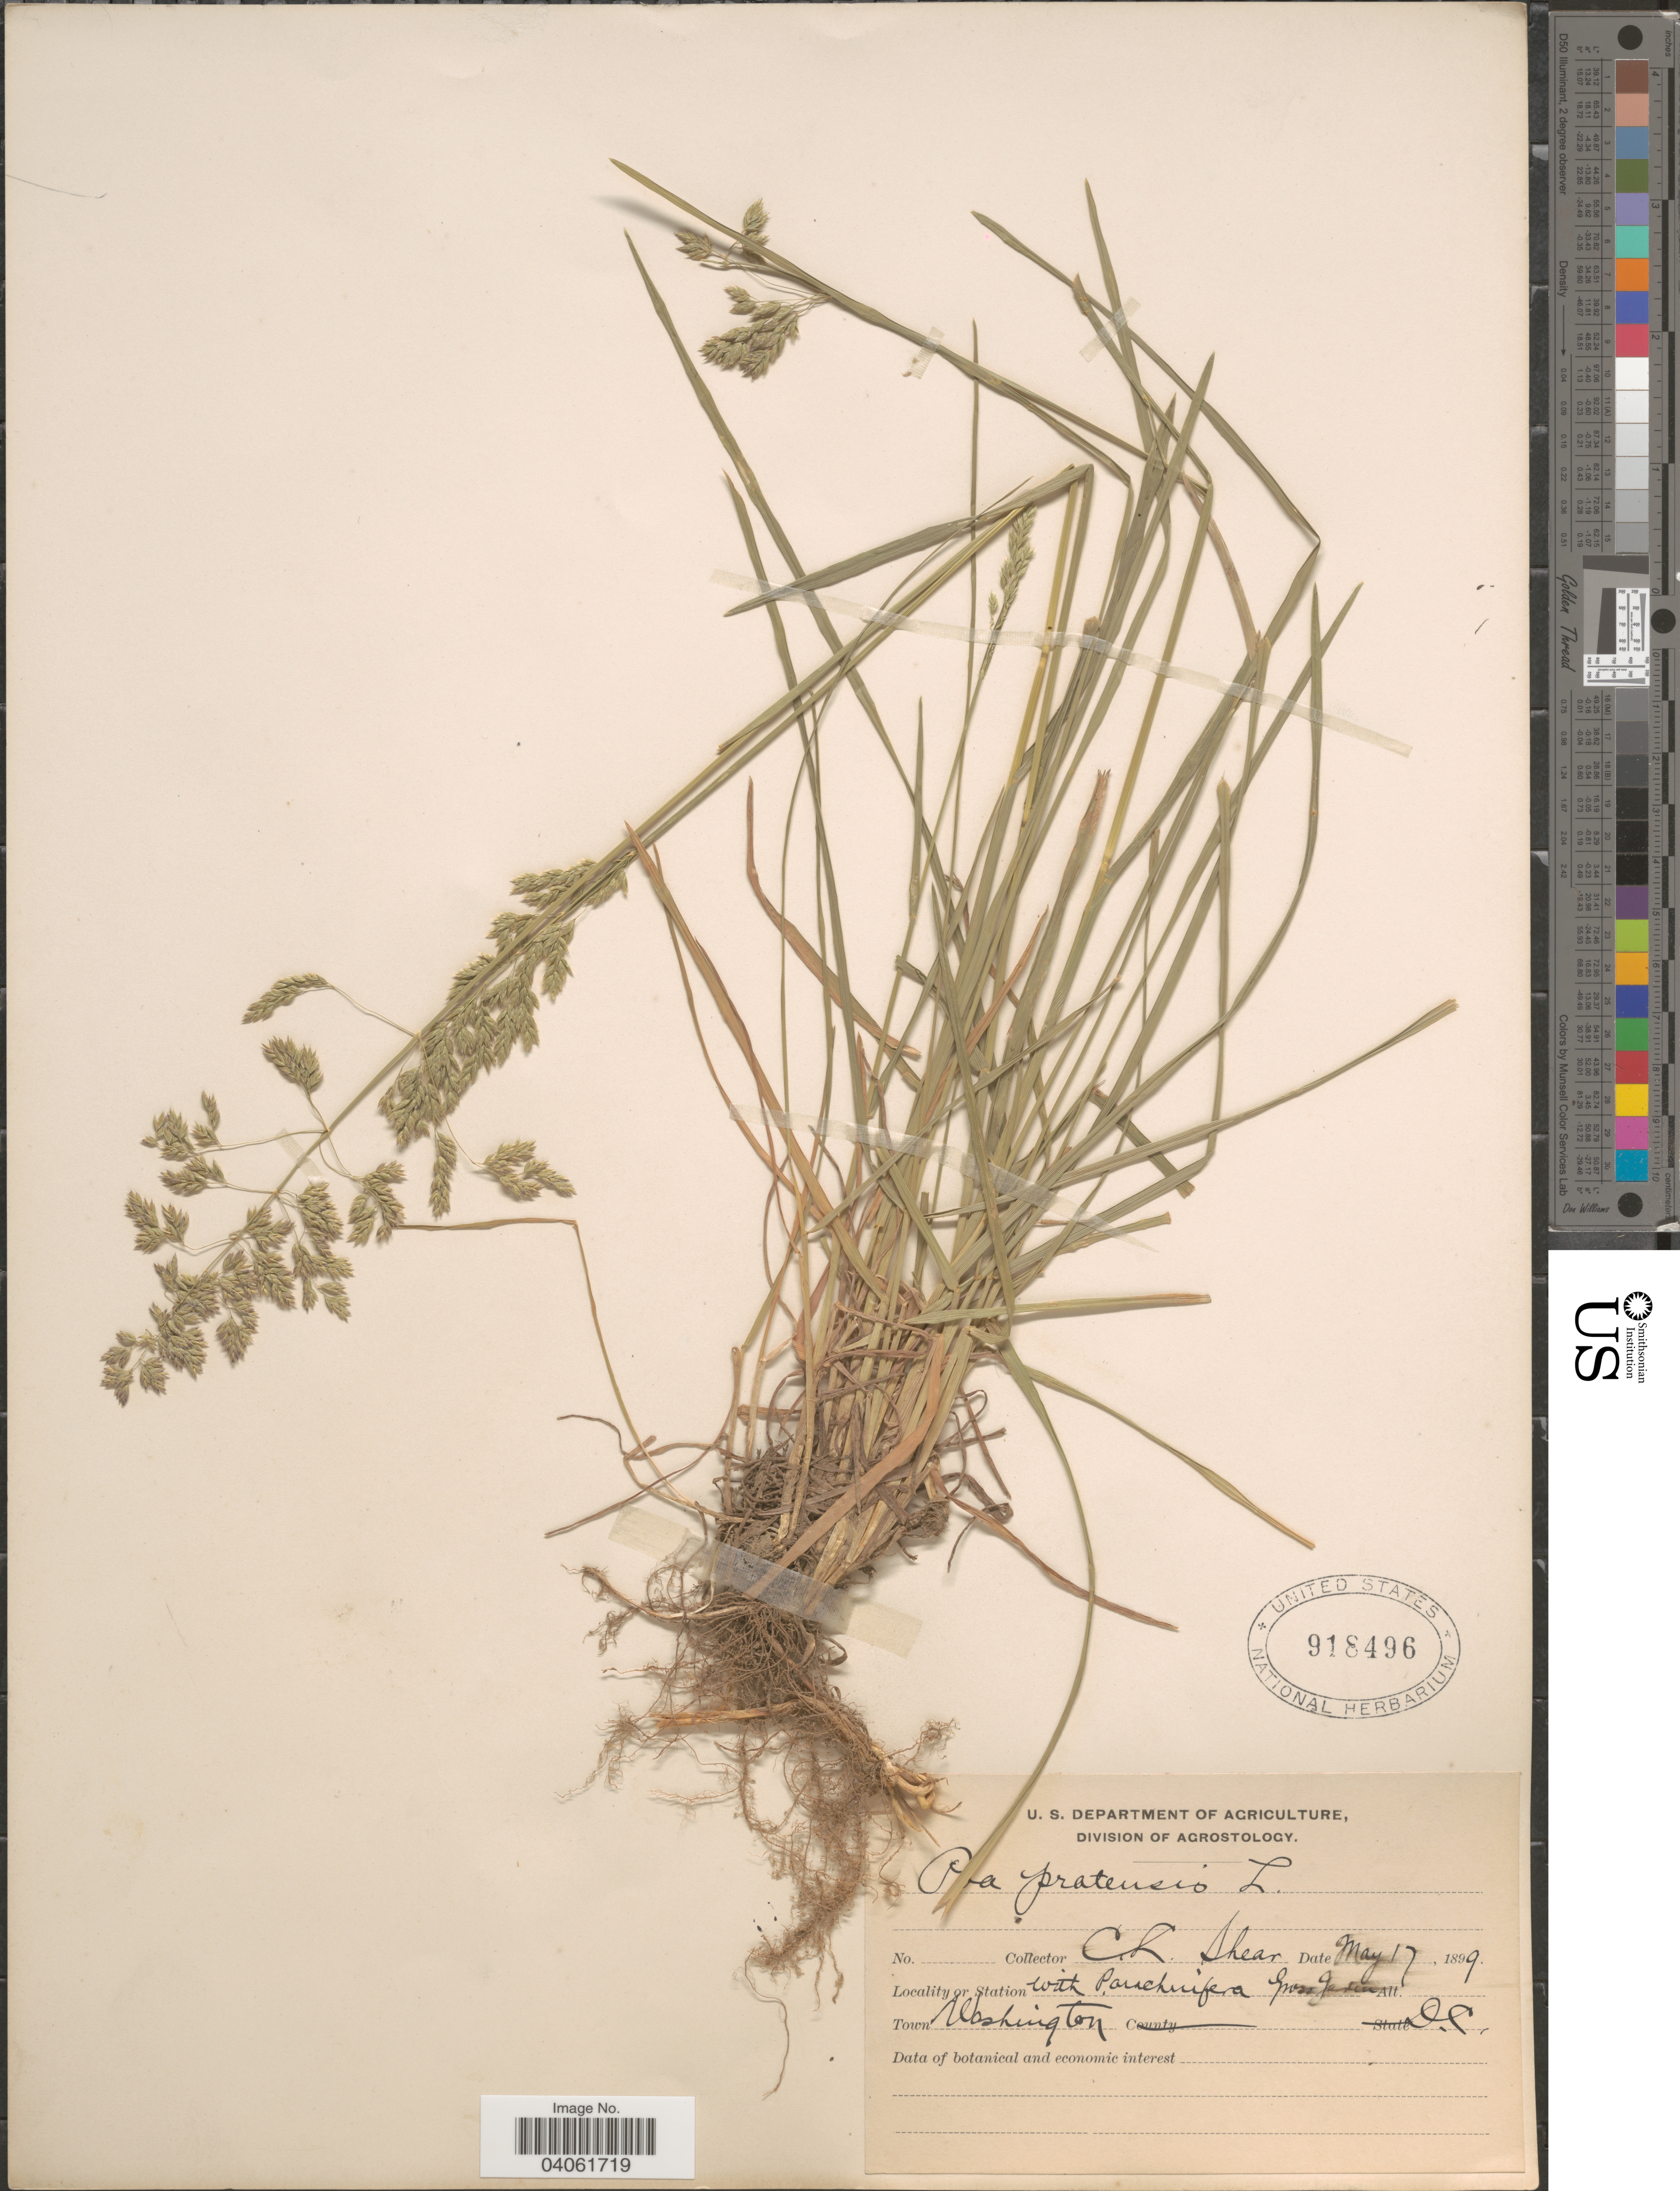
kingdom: Plantae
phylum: Tracheophyta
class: Liliopsida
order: Poales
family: Poaceae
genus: Poa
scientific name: Poa pratensis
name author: L.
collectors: C. L. Shear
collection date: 1899-05-17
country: United States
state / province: District of Columbia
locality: Town Washington D.C.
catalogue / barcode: US 918496